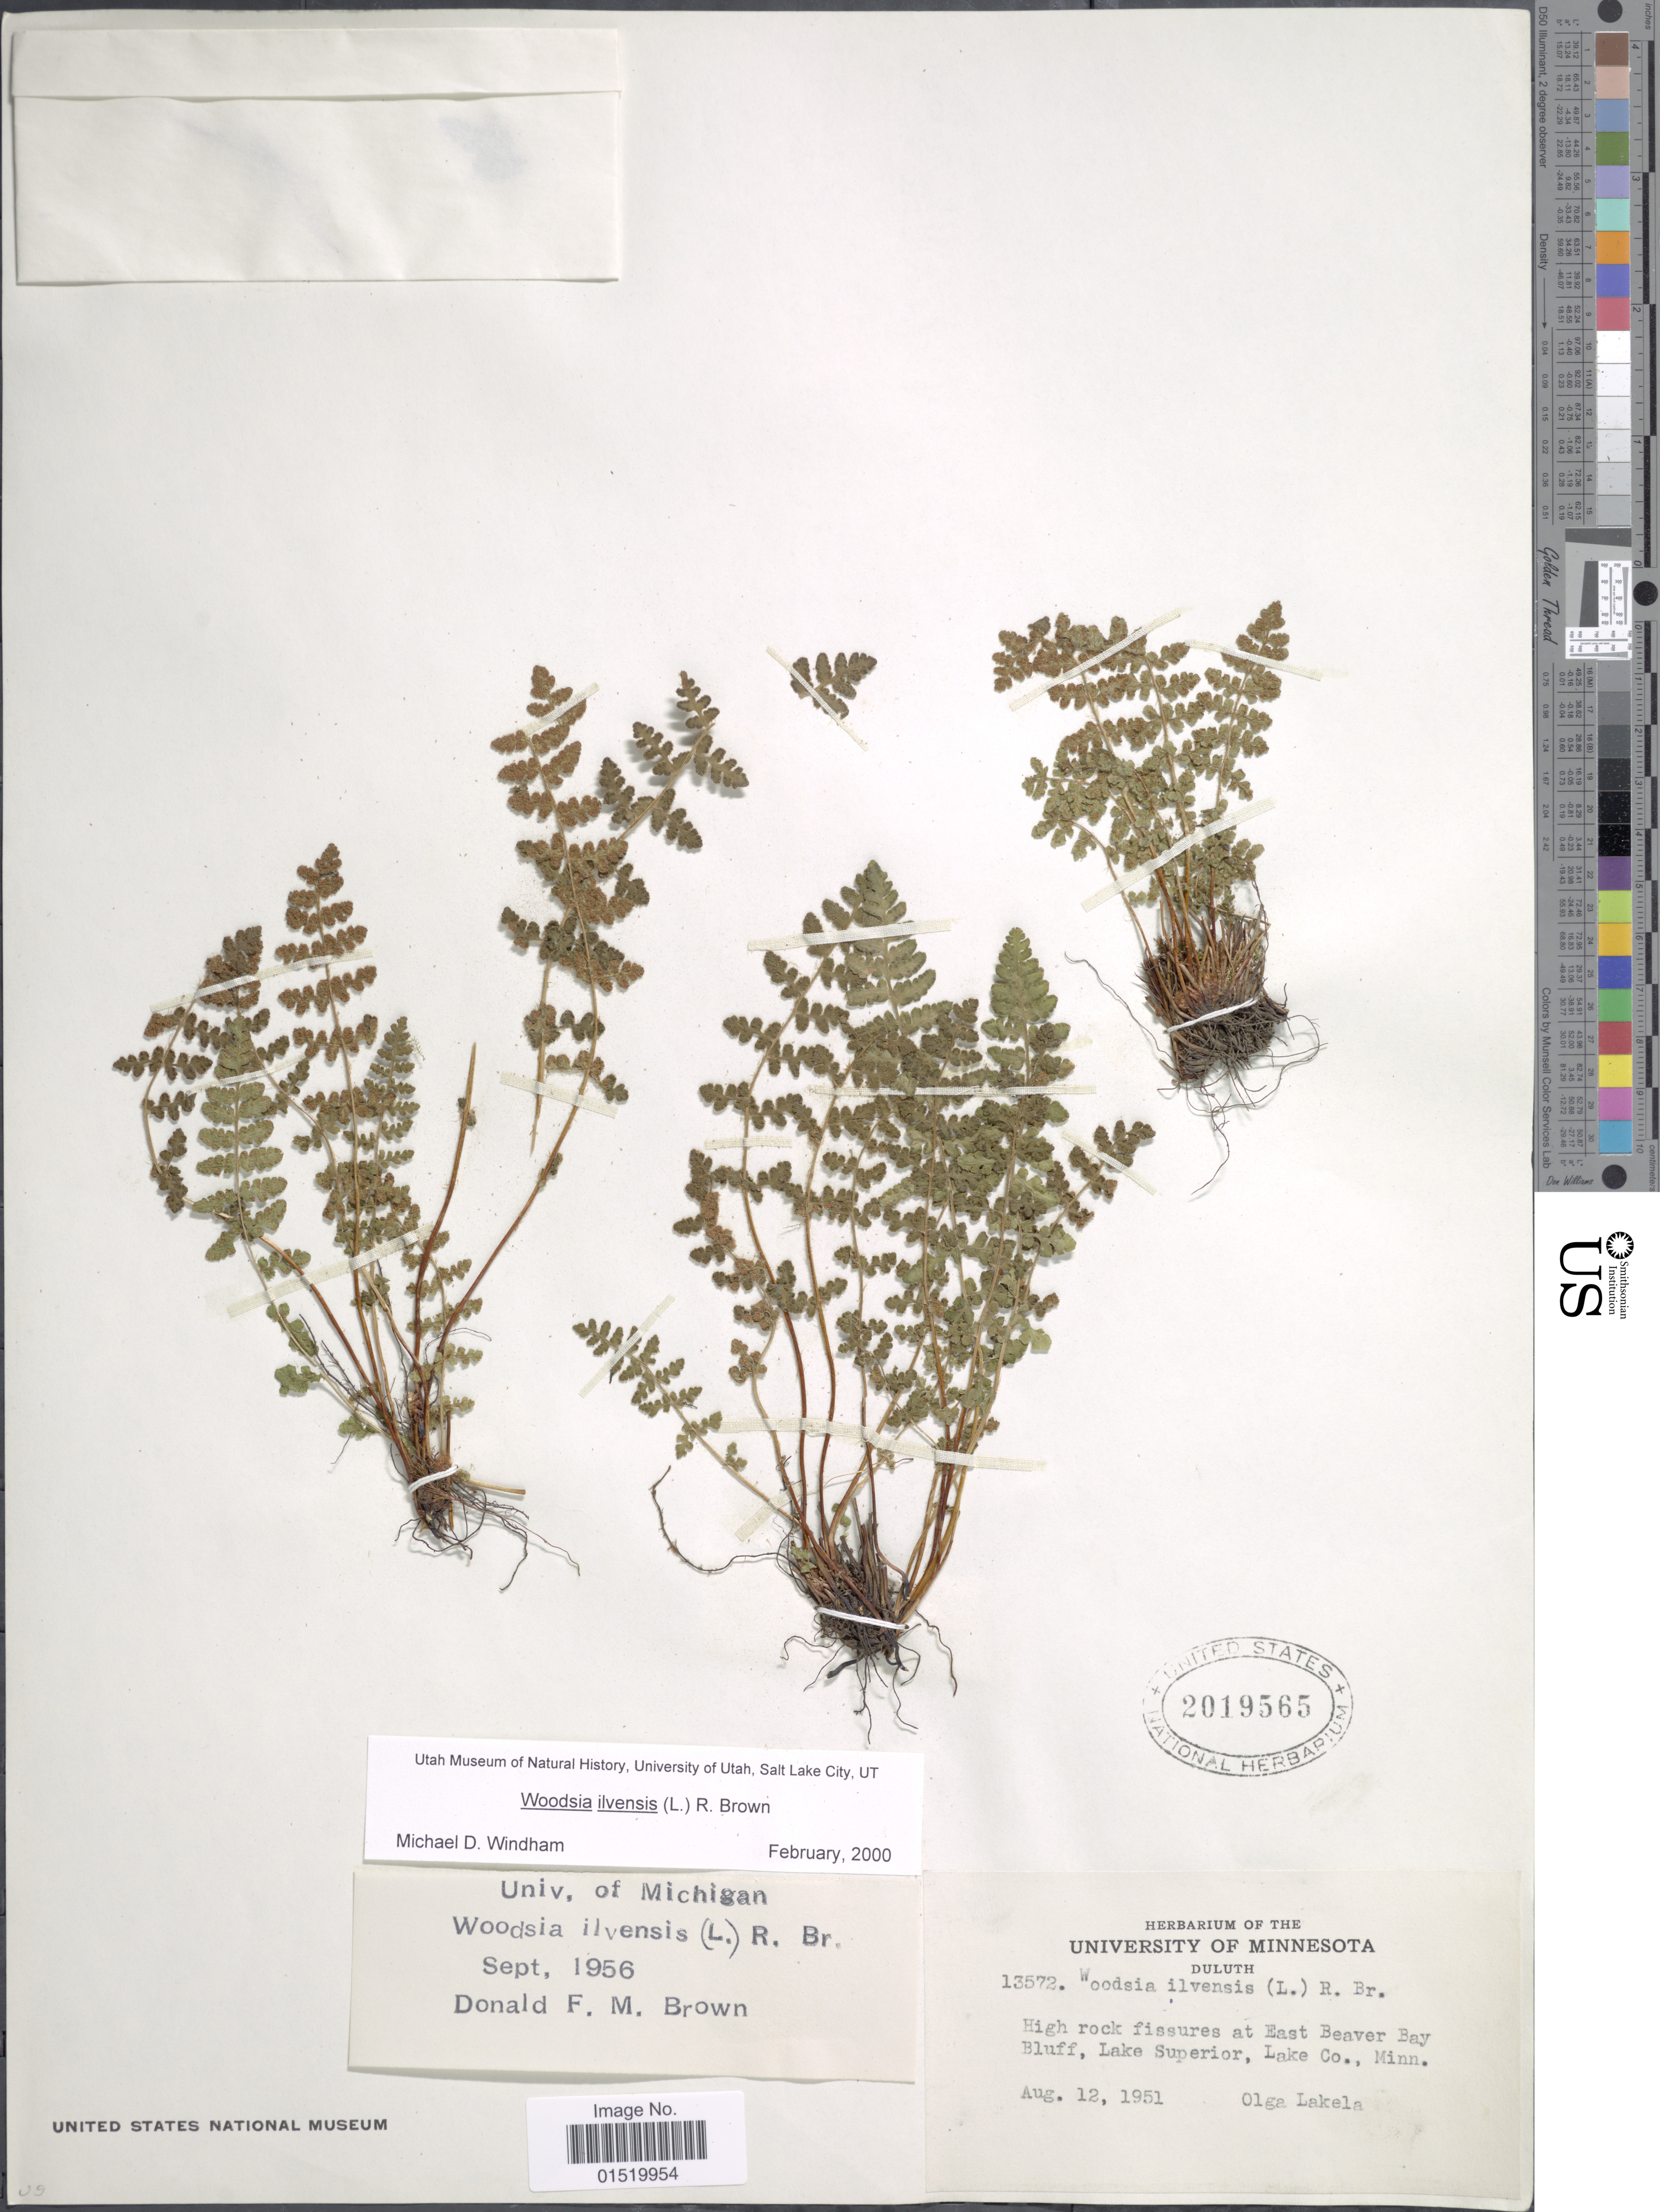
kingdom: Plantae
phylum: Tracheophyta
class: Polypodiopsida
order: Polypodiales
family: Woodsiaceae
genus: Woodsia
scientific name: Woodsia ilvensis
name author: (L.) R. Br.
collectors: O. K. Lakela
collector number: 13572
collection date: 1951-08-12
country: United States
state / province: Minnesota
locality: High rock fissures at East Beaver Bay Bluff, Lake Superior, Lake Co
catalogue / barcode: US 2019565